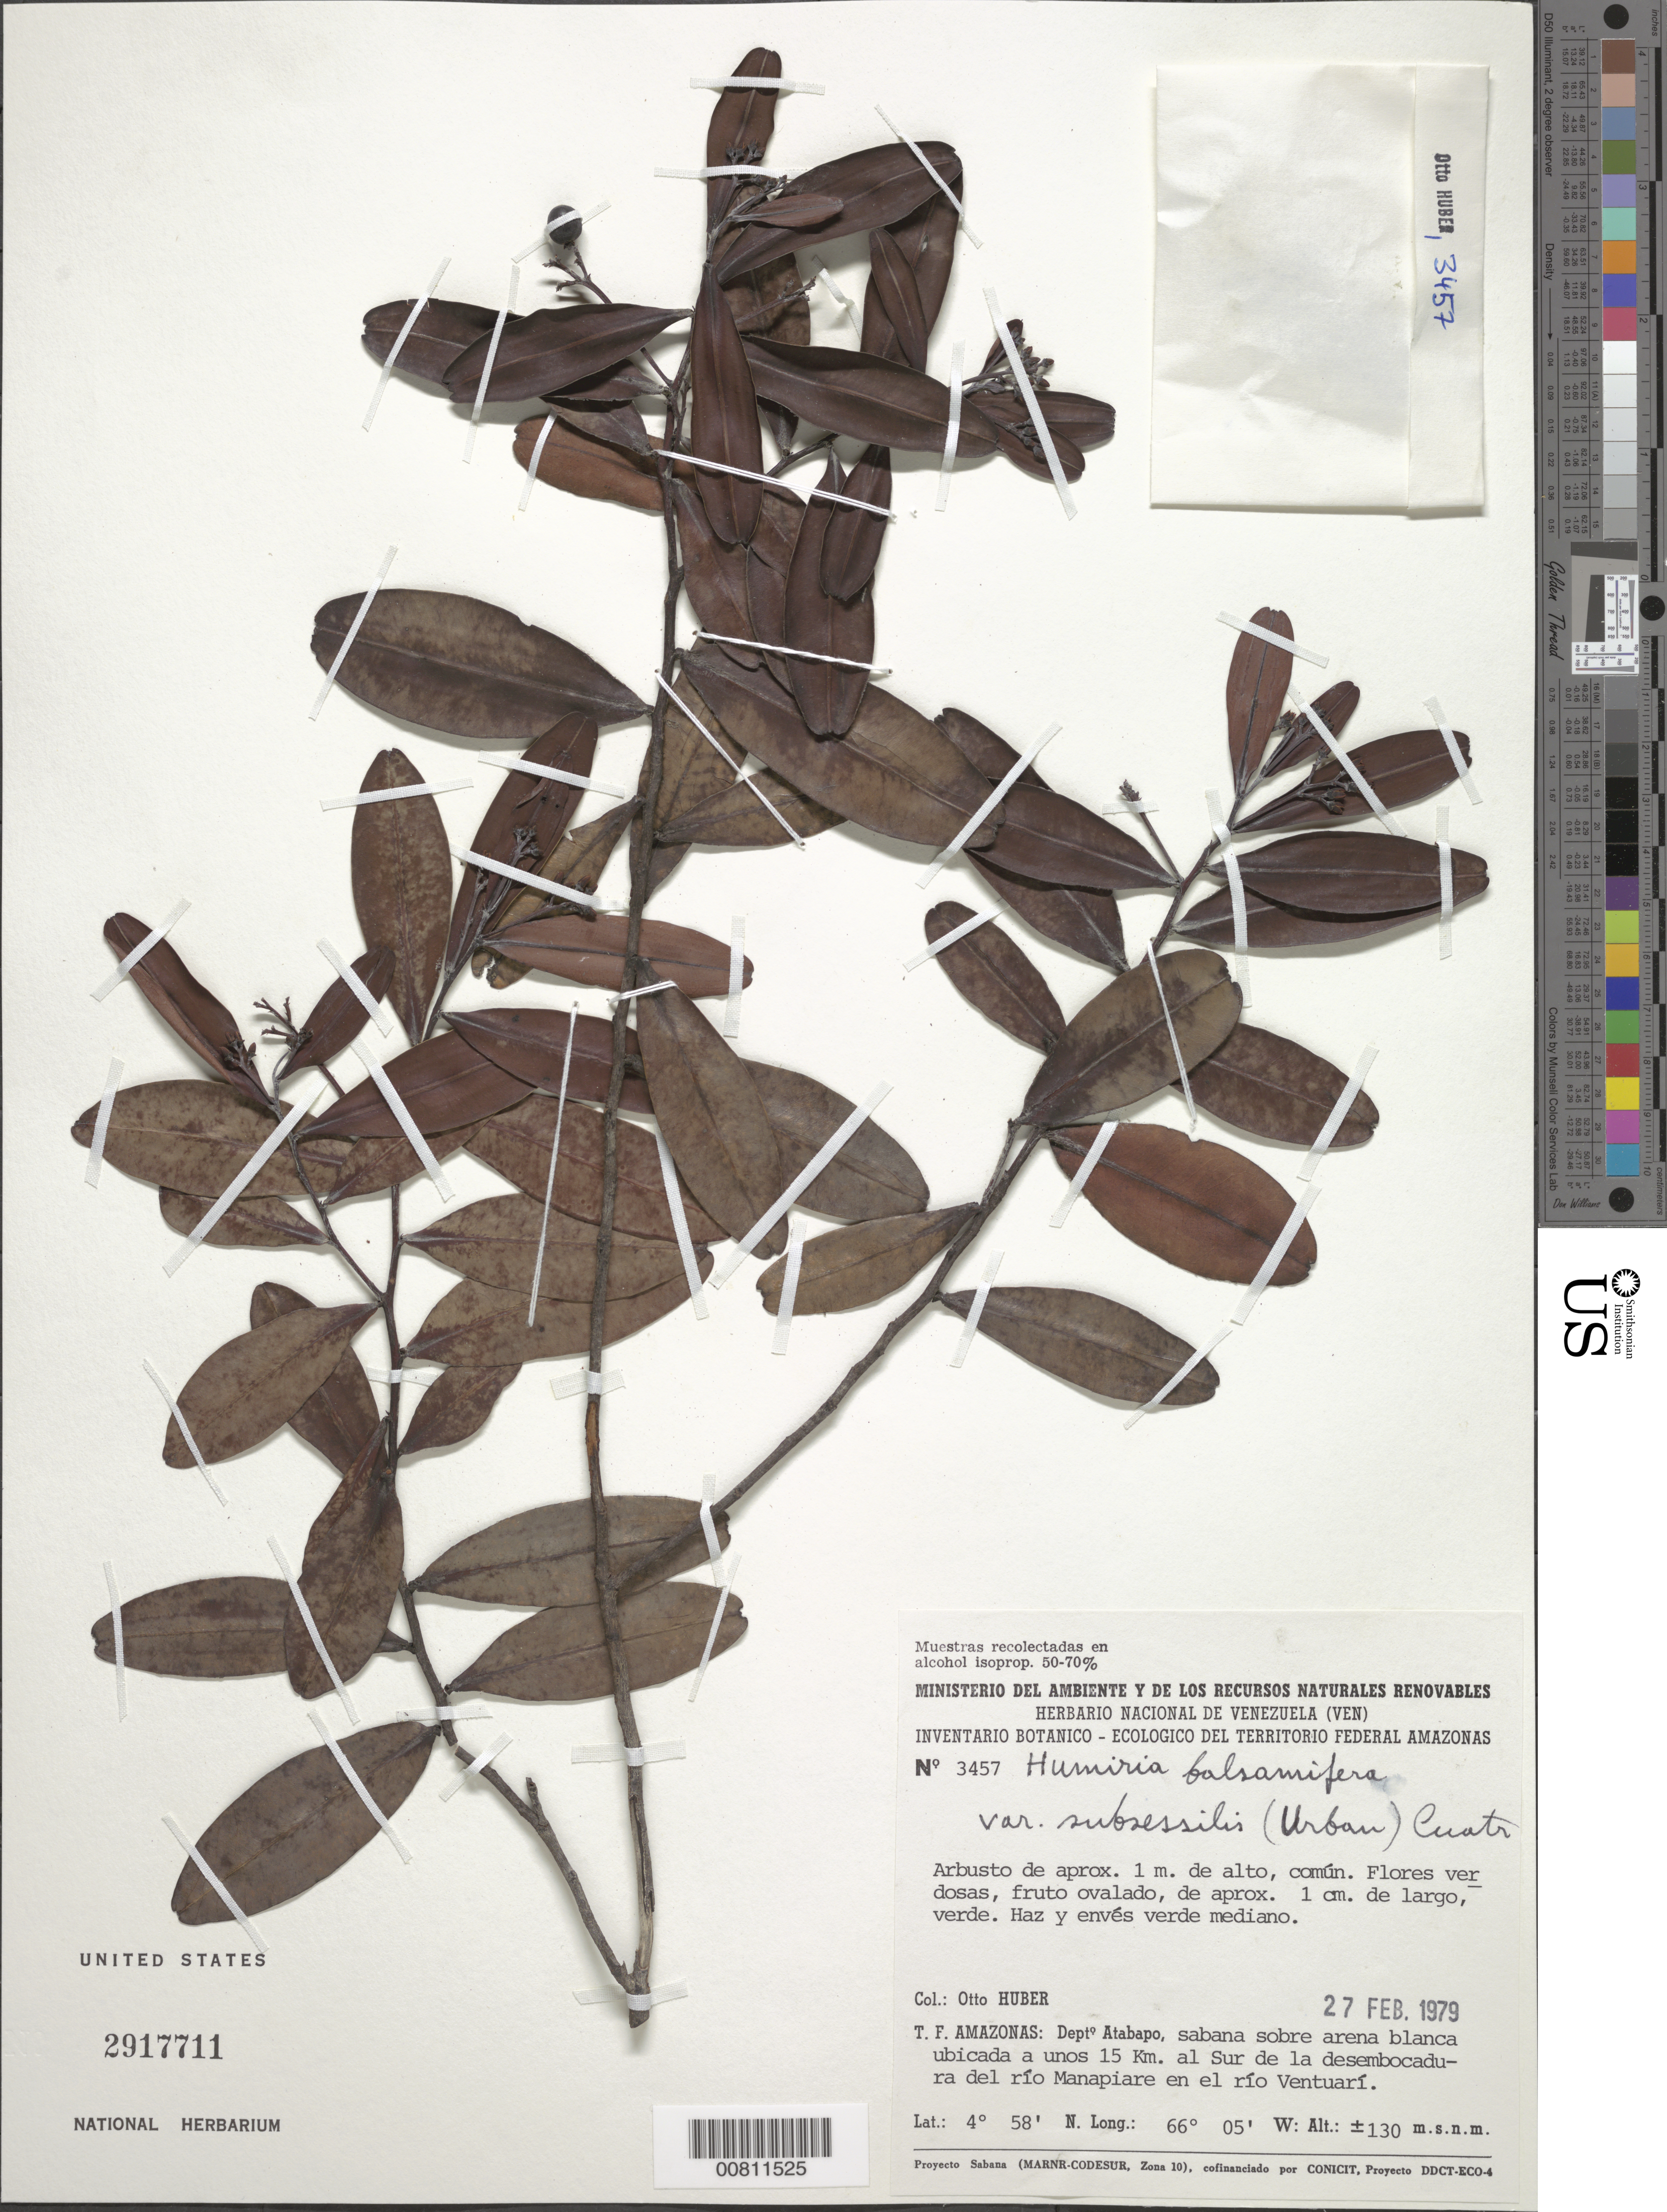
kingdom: Plantae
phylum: Tracheophyta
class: Magnoliopsida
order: Malpighiales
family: Humiriaceae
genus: Humiria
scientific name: Humiria balsamifera var. subsessilis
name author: (Urb.) Cuatrec.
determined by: Cuatrecasas, J.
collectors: O. Huber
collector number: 3457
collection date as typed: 27-Feb-79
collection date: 1979-02-27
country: Venezuela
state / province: Amazonas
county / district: Atabapo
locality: Río Manapiare, a unos 15 km S de desembocadura, en el Río Ventuarí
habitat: Sabana sobre arena blanca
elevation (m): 130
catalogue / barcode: US 2917711